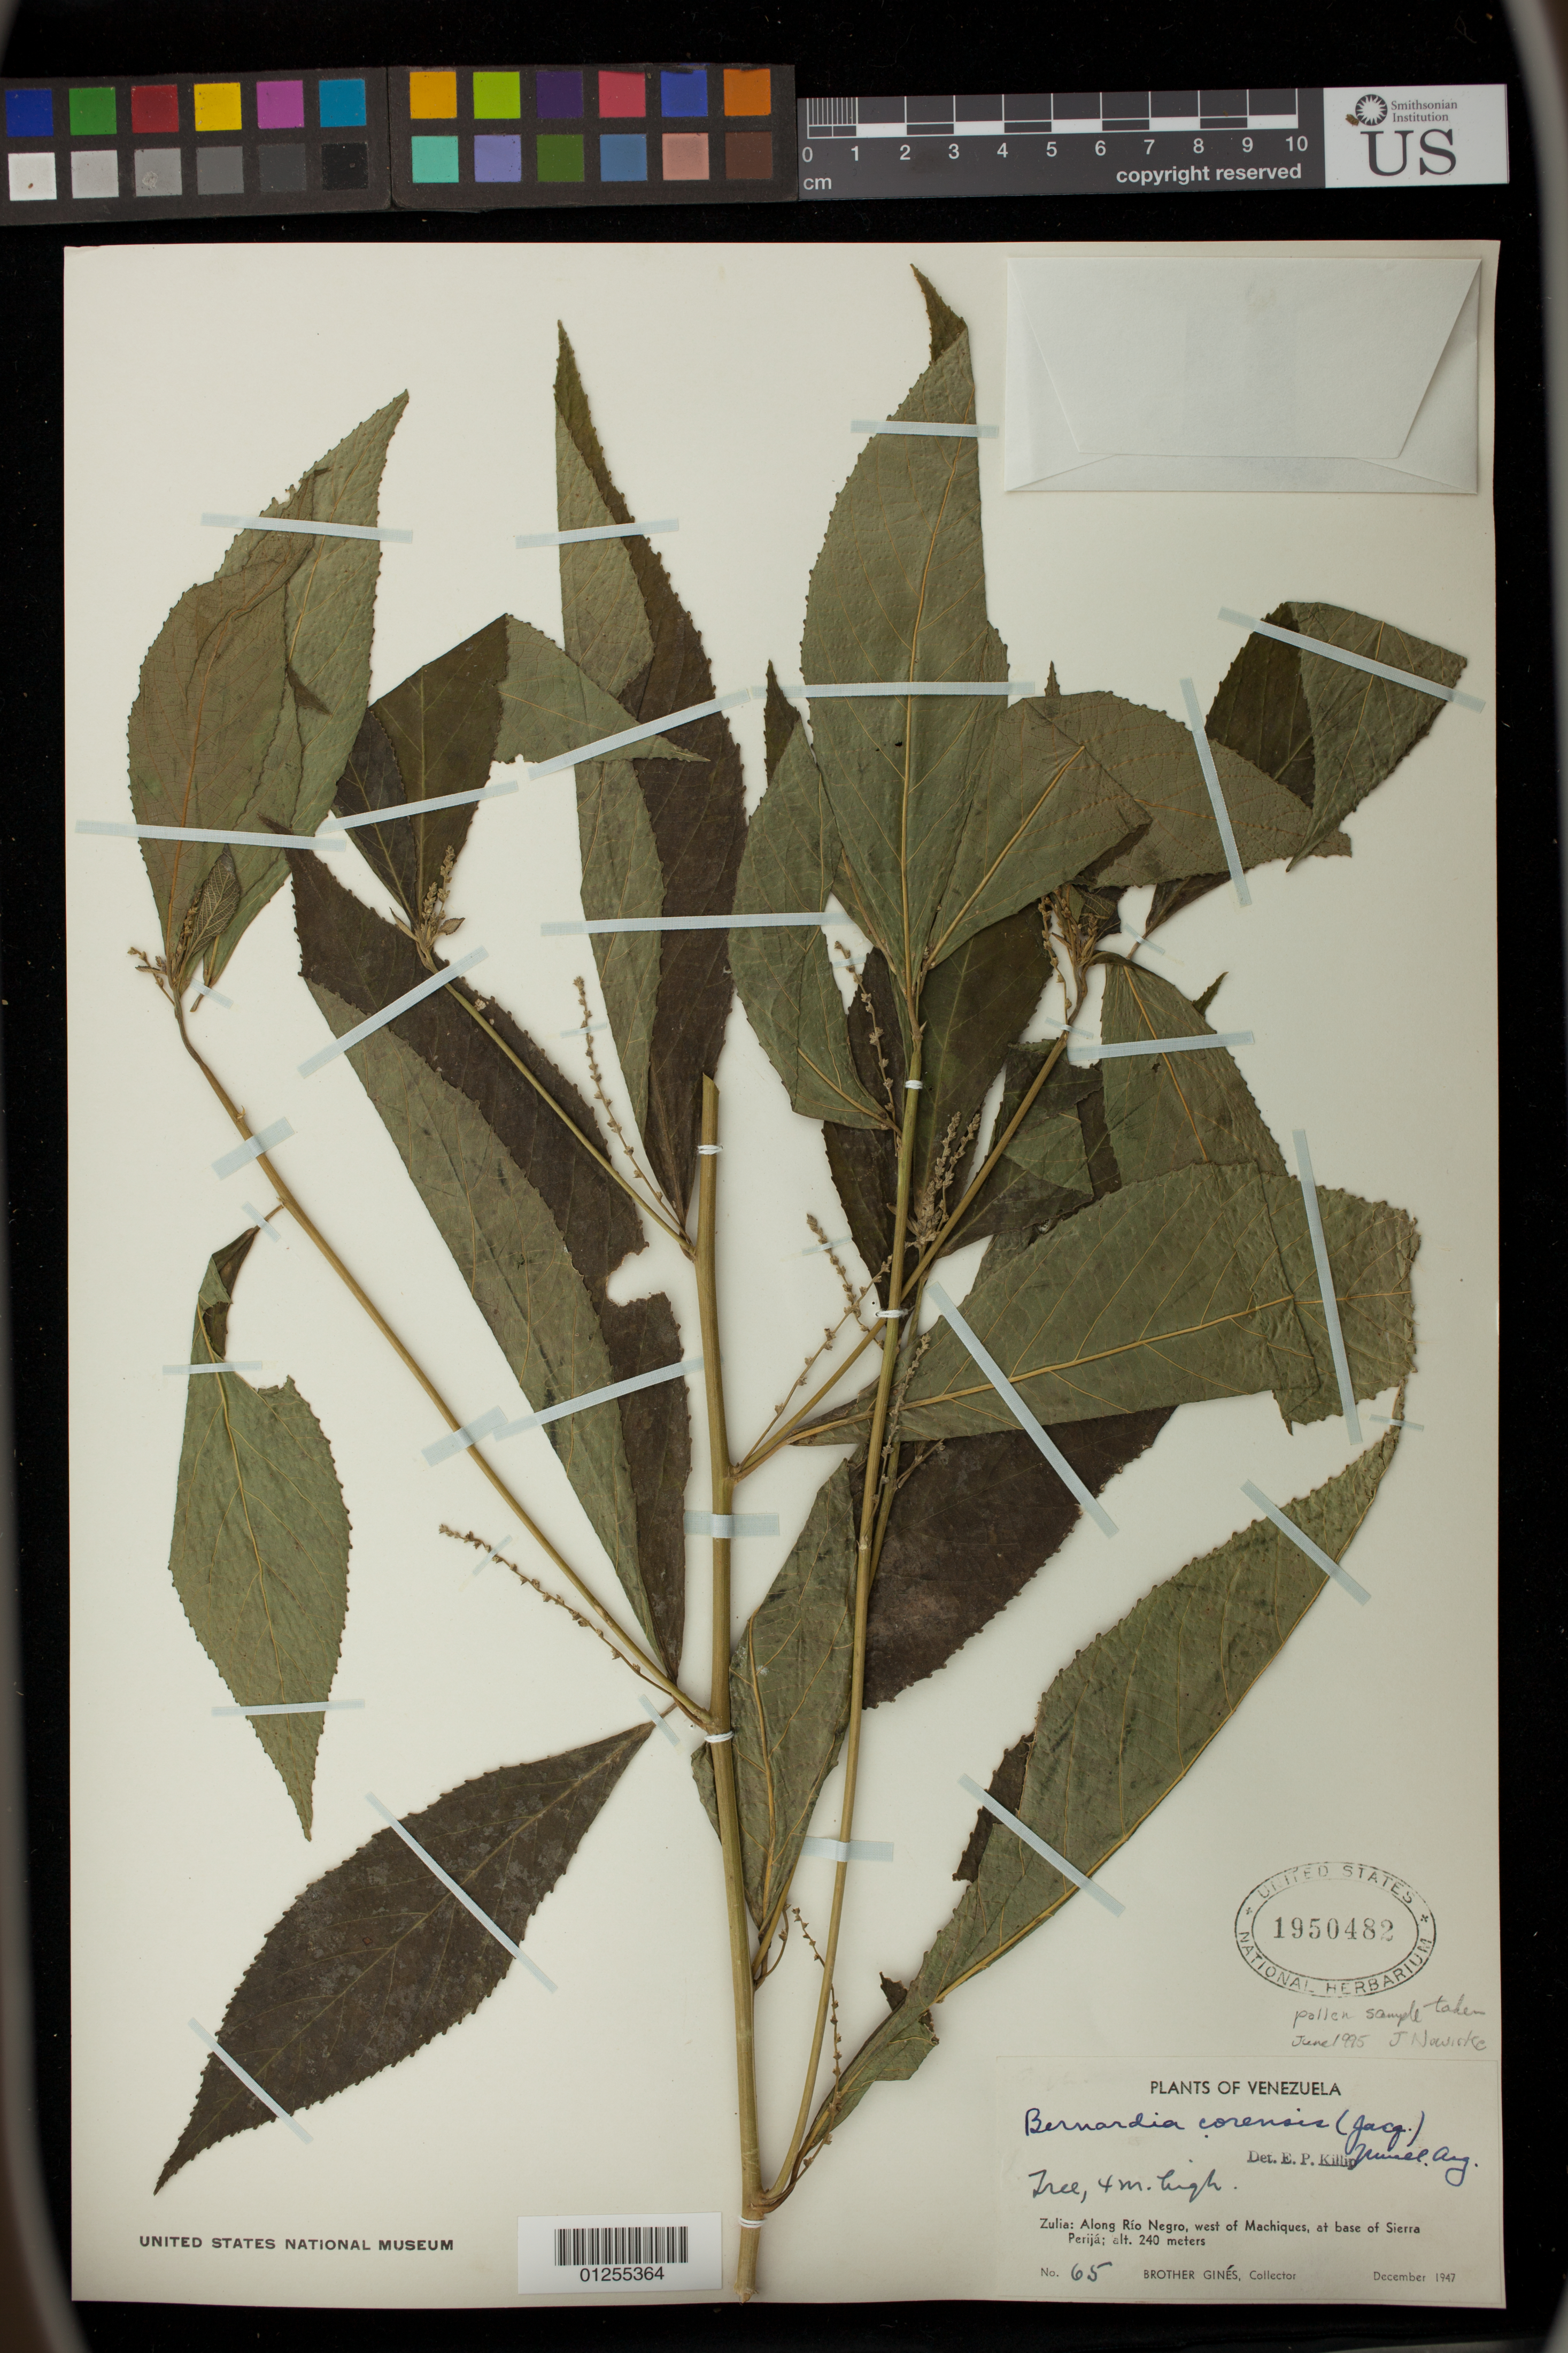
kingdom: Plantae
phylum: Tracheophyta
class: Magnoliopsida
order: Malpighiales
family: Euphorbiaceae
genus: Bernardia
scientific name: Bernardia corensis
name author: (Jacq.) Müll. Arg.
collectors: Bro. Gines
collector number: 65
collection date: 1947-12-01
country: Venezuela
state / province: Zulia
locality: Along Rio Negro, west of Machiques, at base of Sierra Perija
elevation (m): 240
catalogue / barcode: US 1950482